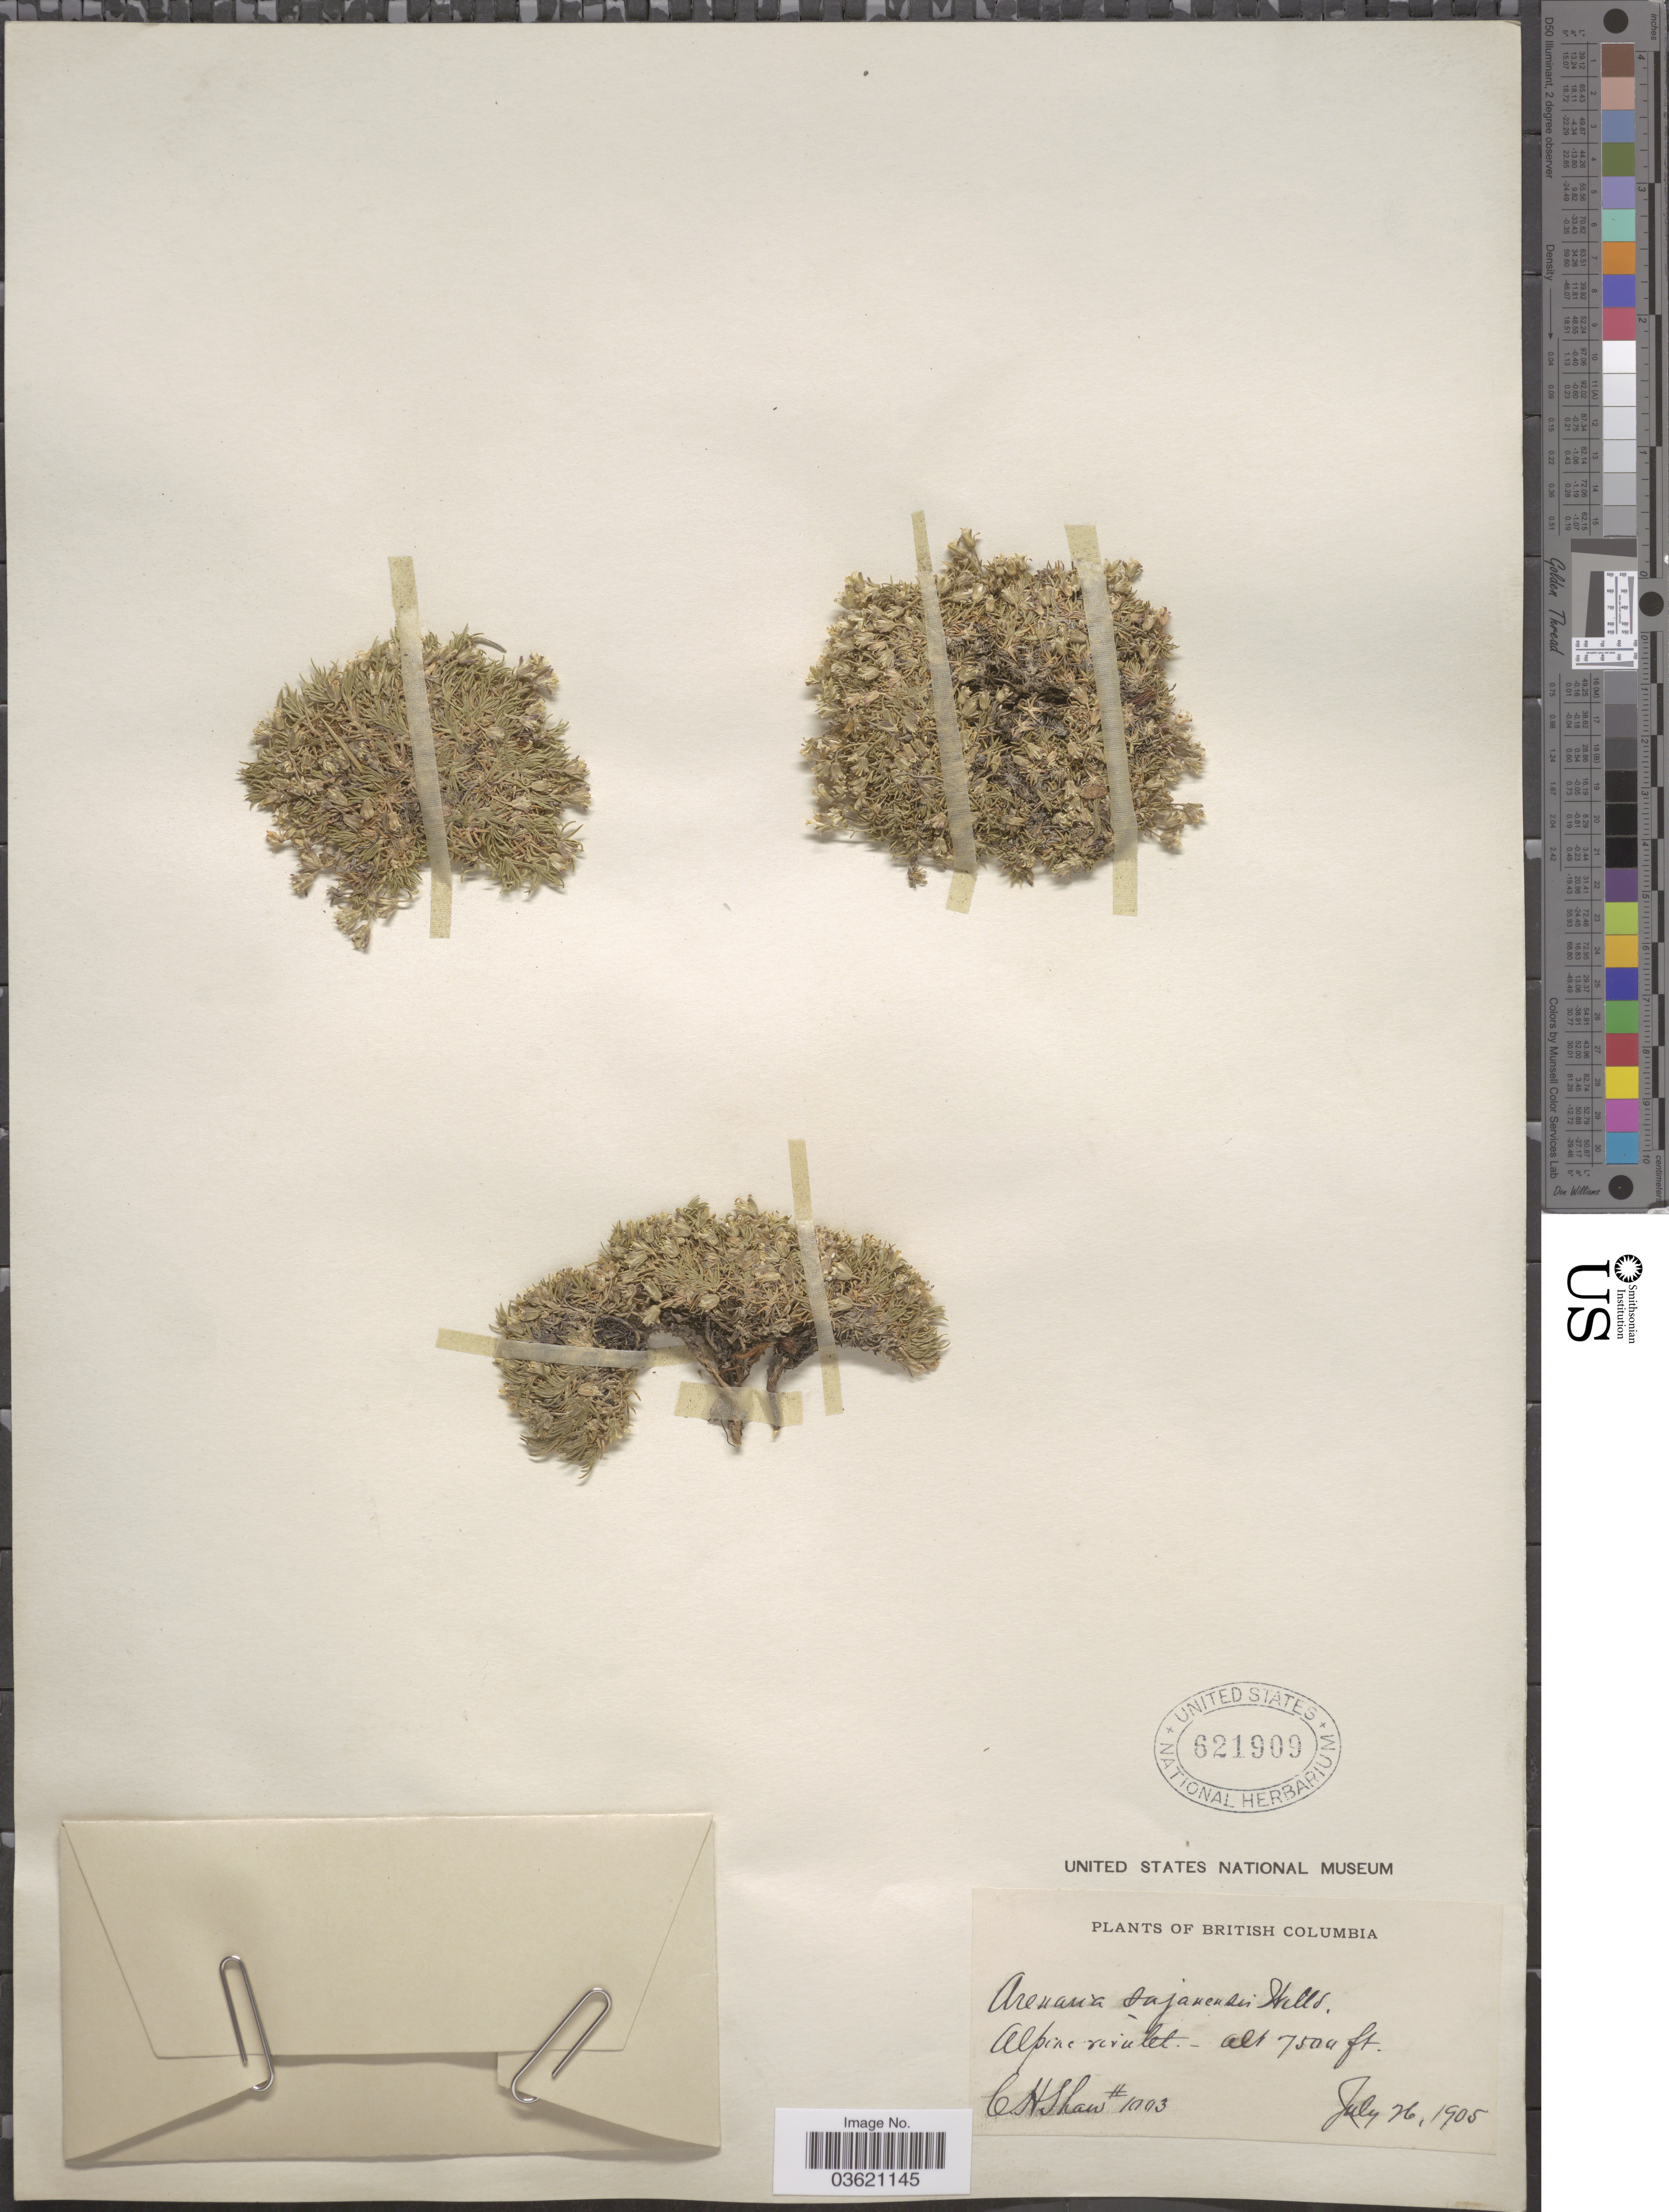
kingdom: Plantae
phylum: Tracheophyta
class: Magnoliopsida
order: Caryophyllales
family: Caryophyllaceae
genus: Cherleria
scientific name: Cherleria biflora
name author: (L.) A.J. Moore & Dillenb.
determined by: Strong, M. T., (US), Smithsonian Institution - National Museum of Natural History (UNITED STATES)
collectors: C. H. Shaw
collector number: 1003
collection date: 1905-07-26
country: Canada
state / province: British Columbia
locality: Alpine rivulet.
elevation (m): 2286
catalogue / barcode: US 621909